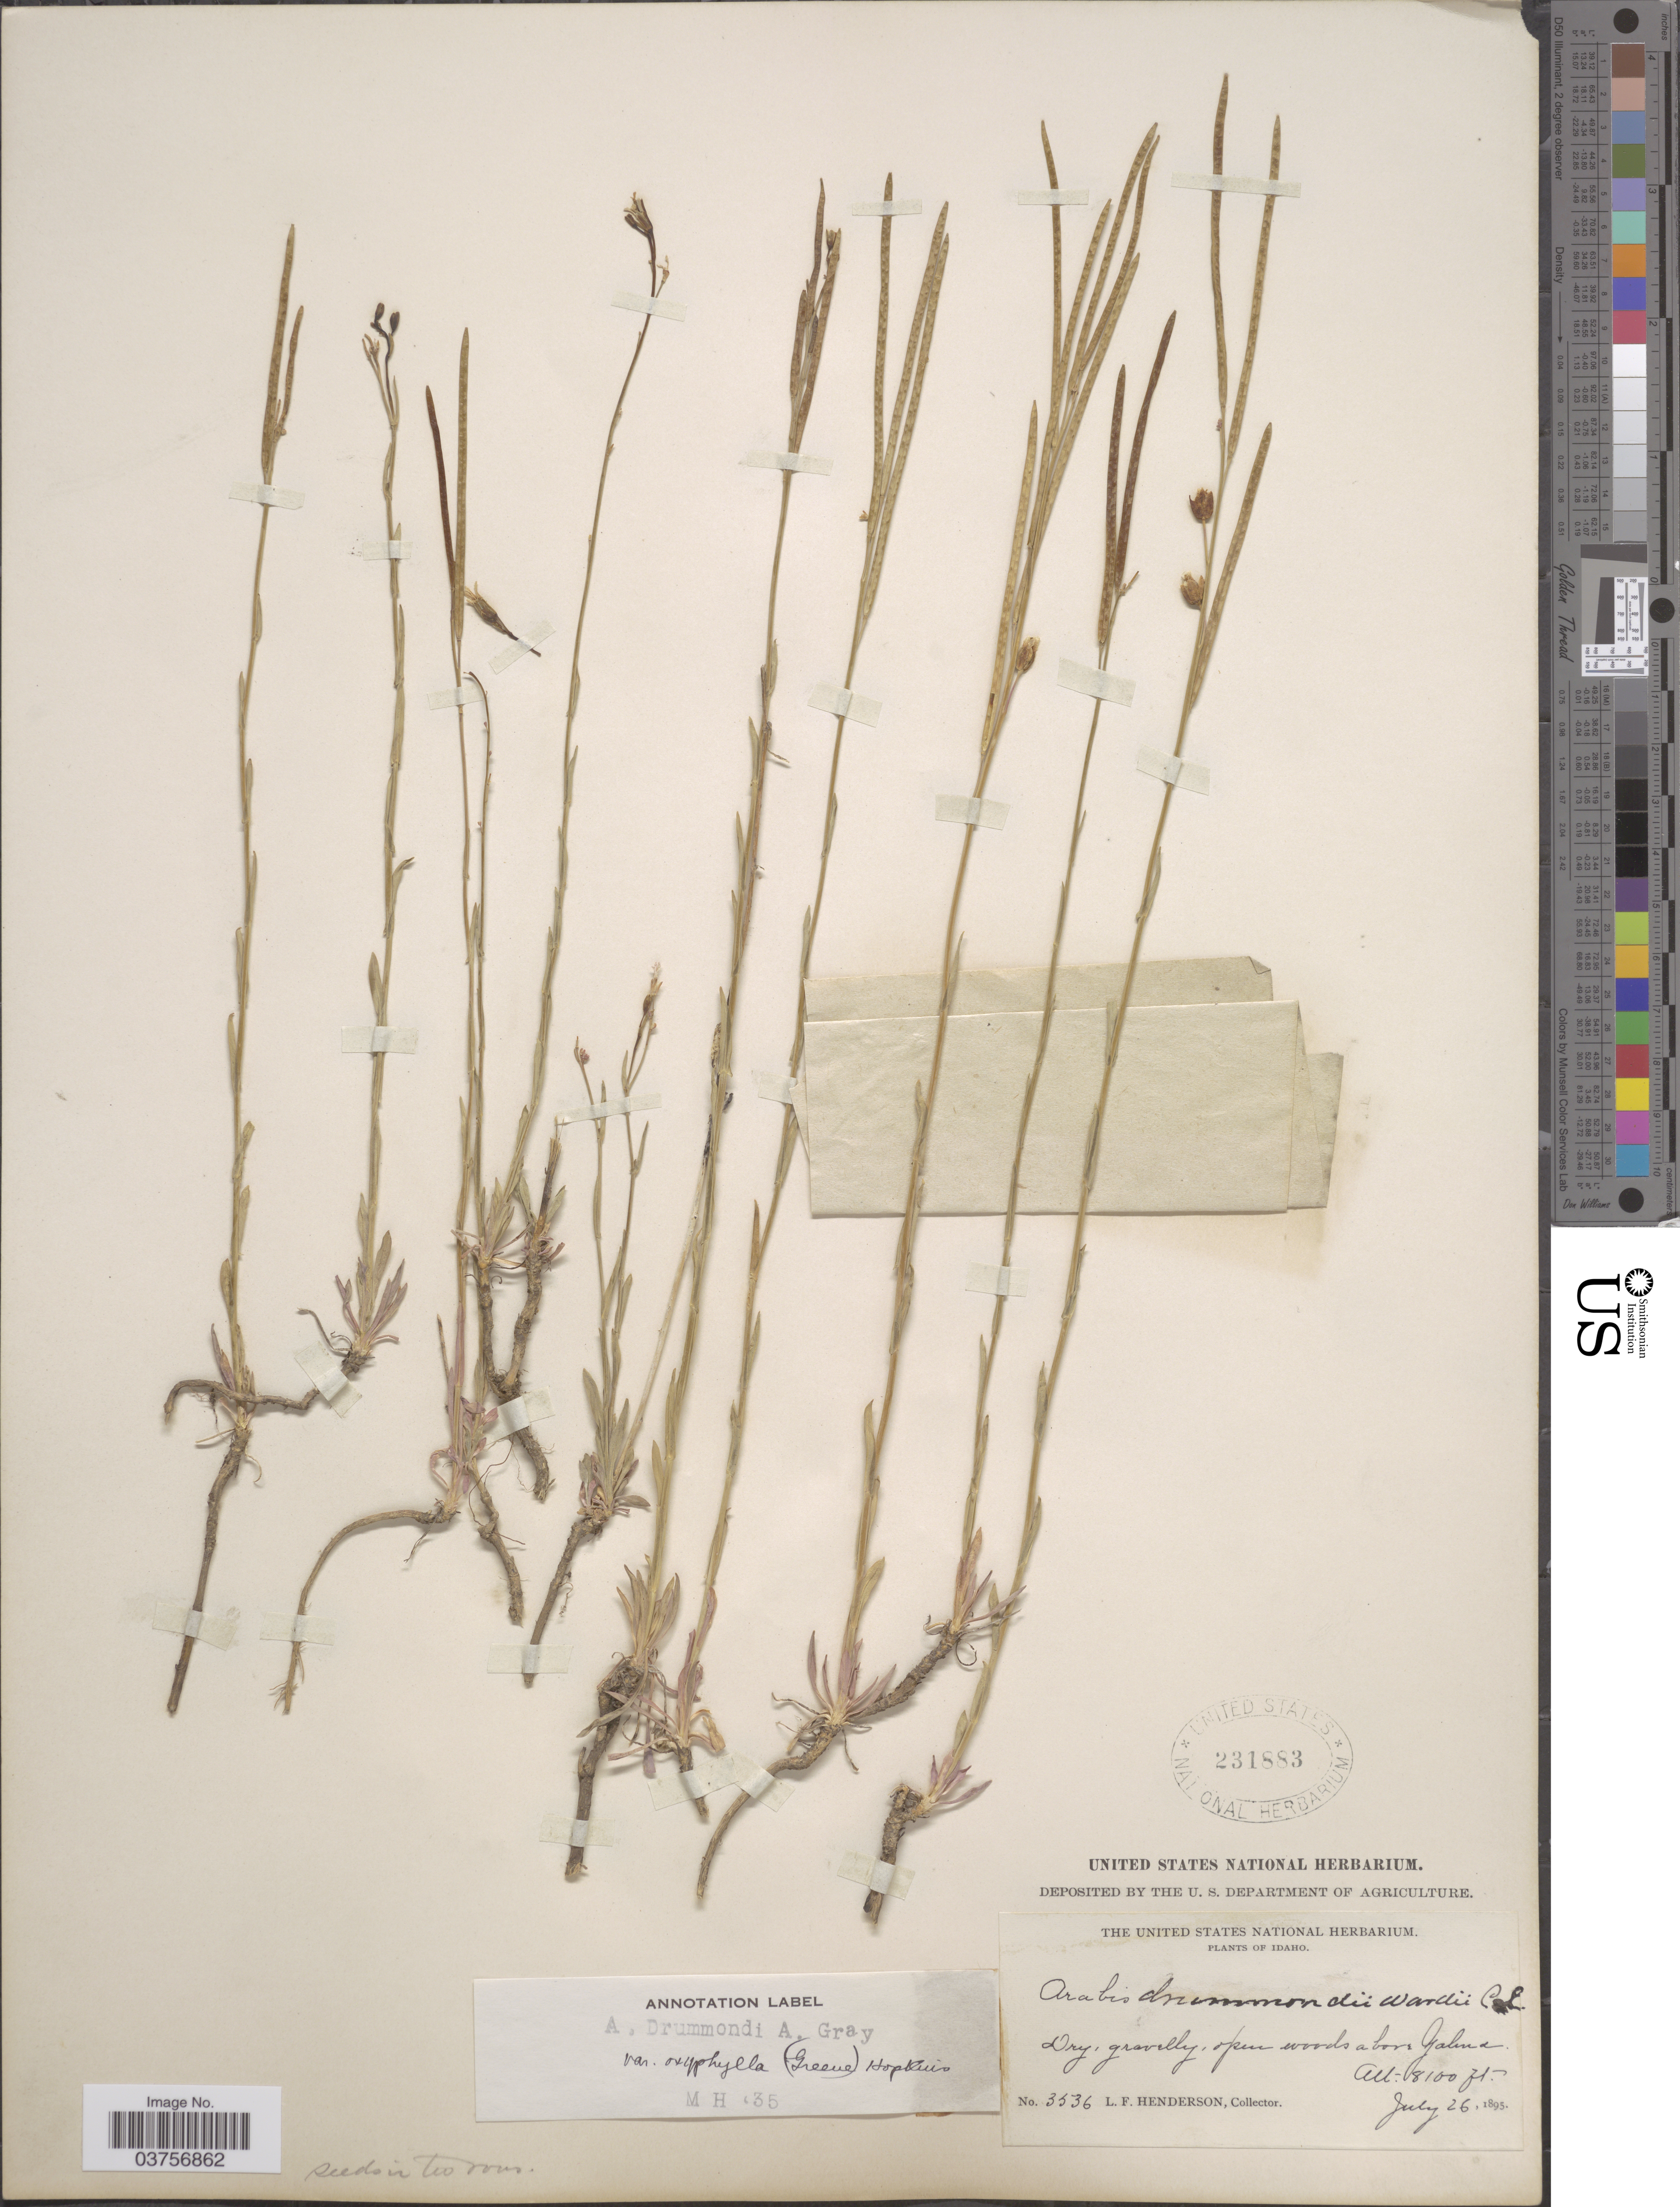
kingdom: Plantae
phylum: Tracheophyta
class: Magnoliopsida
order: Brassicales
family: Brassicaceae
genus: Arabis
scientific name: Arabis drummondii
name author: A. Gray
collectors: L. Henderson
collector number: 3536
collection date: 1895-07-26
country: United States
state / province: Idaho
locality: Dry, gravelly, open woods above Galena.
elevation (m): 2469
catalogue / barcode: US 231883